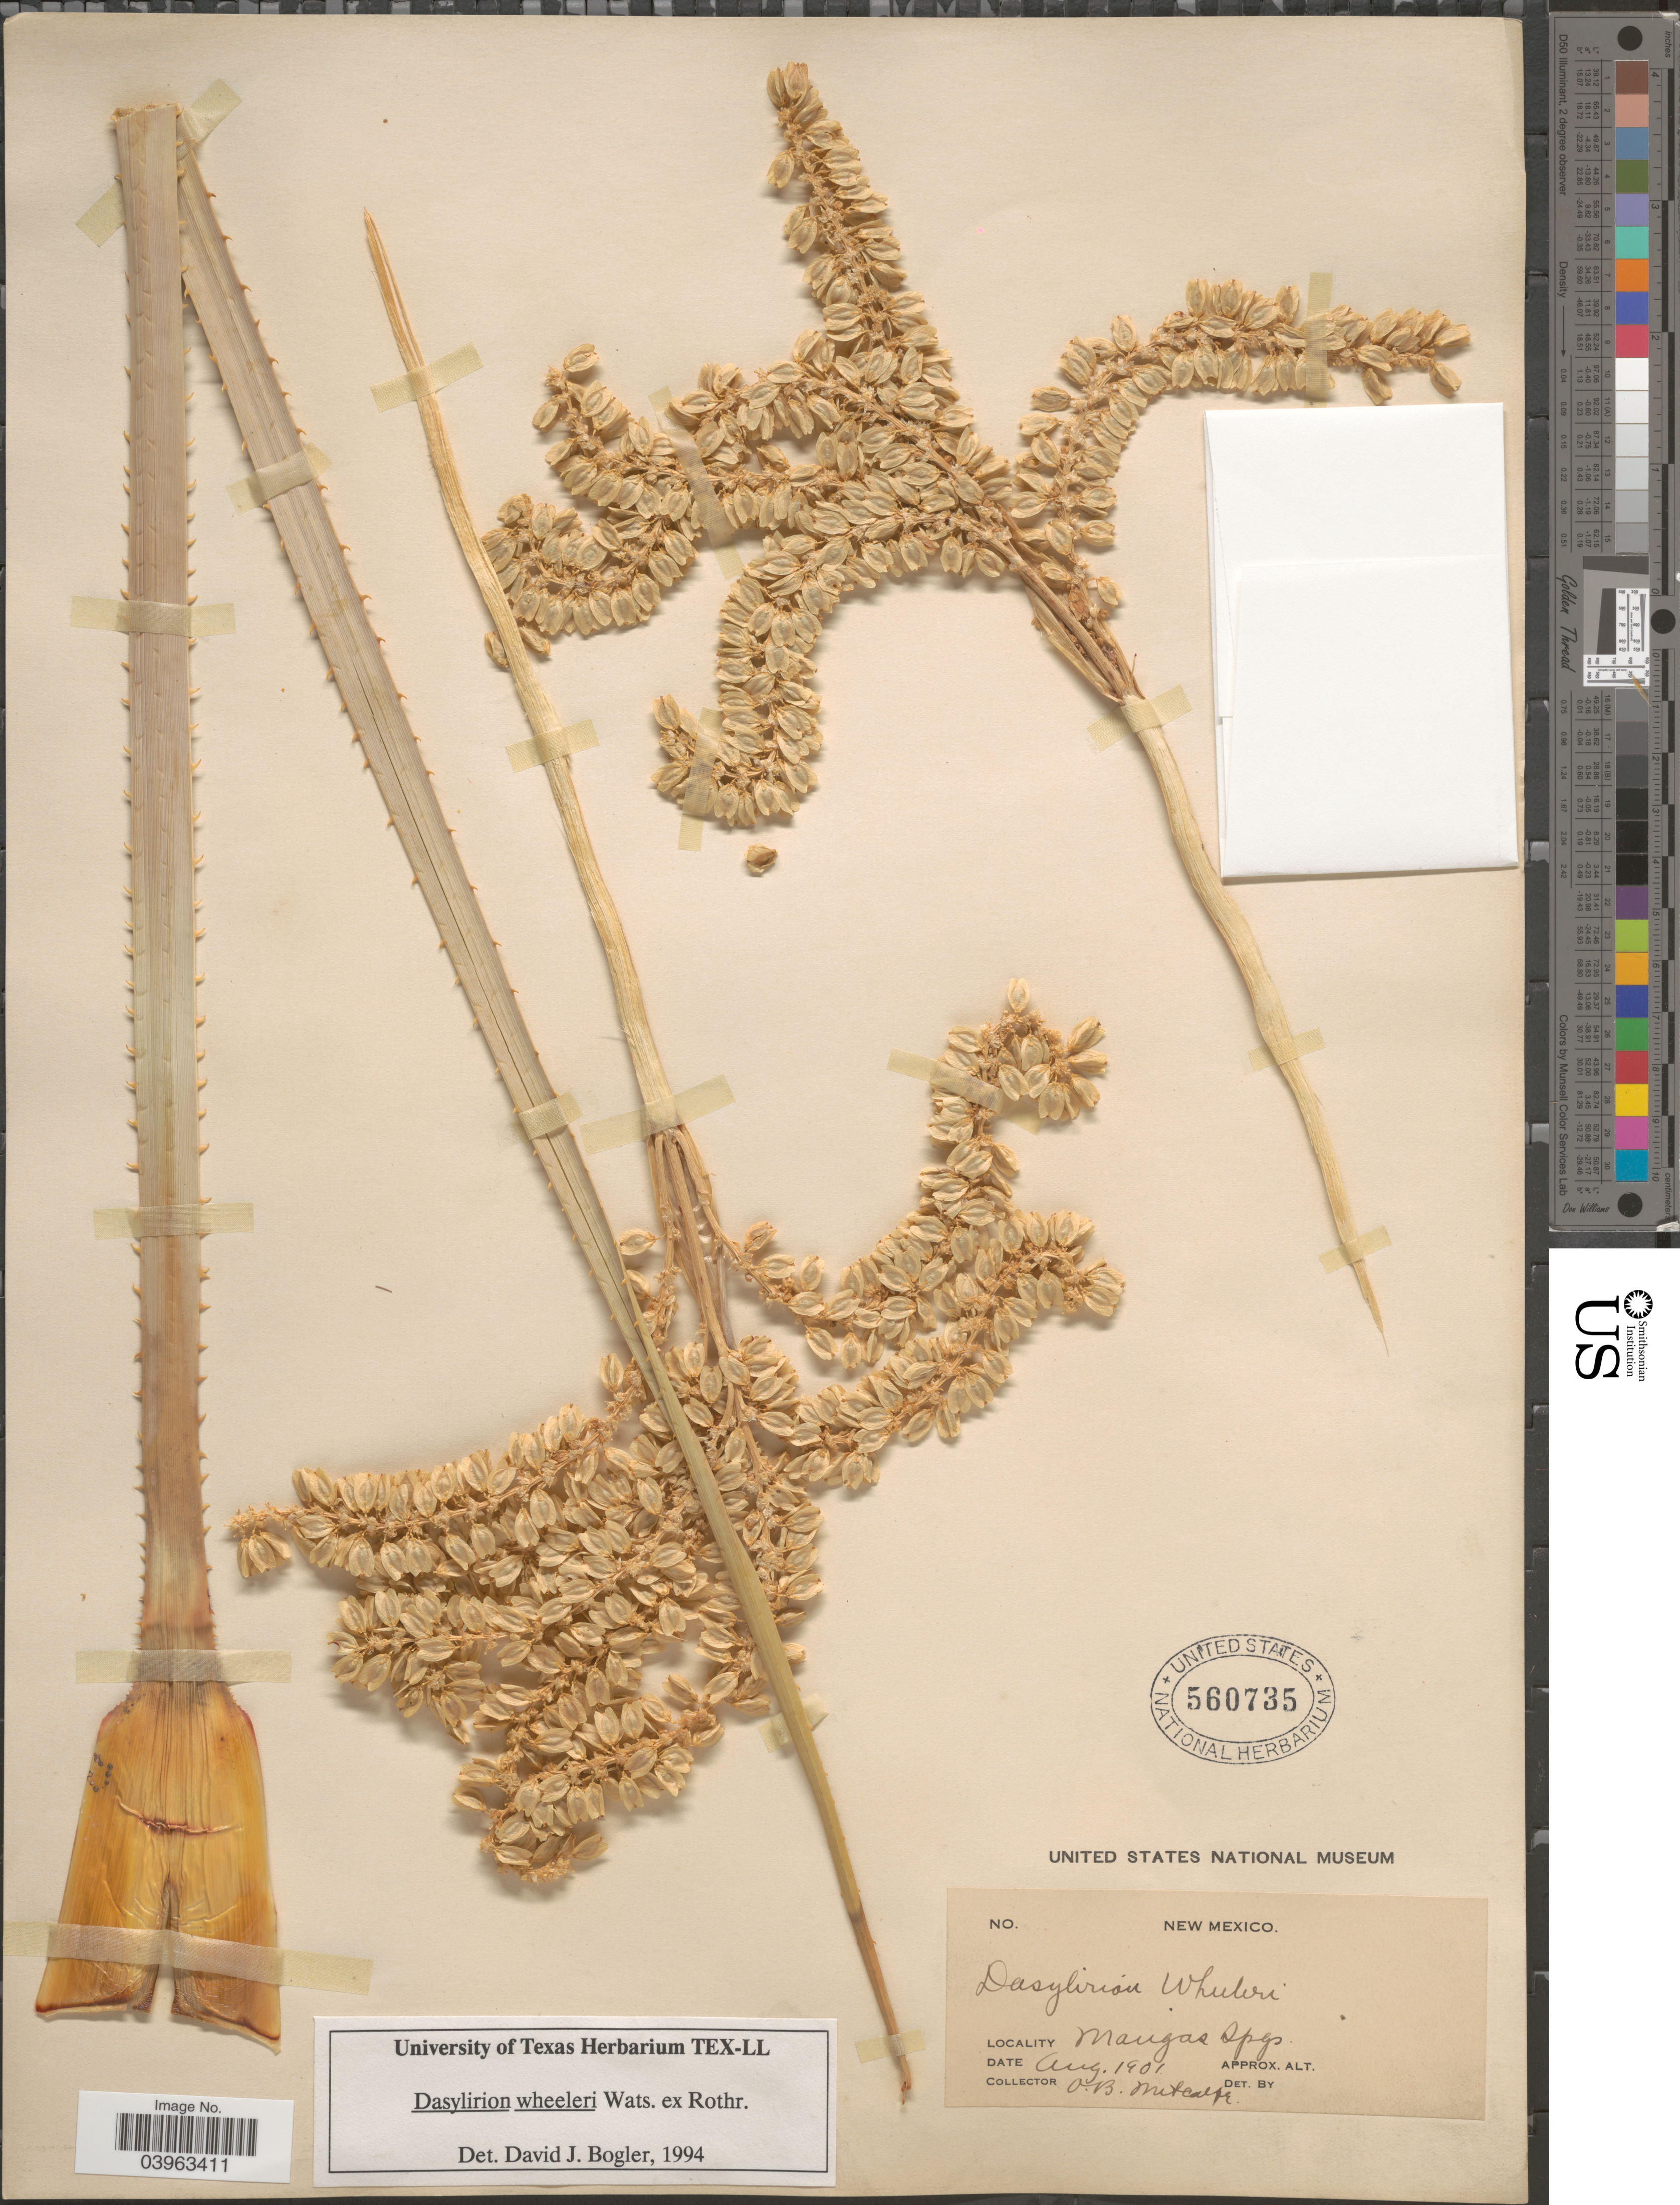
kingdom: Plantae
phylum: Tracheophyta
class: Liliopsida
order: Asparagales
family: Asparagaceae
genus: Dasylirion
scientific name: Dasylirion wheeleri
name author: S. Watson ex Rothr.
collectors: O. B. Metcalfe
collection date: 1901-08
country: United States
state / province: New Mexico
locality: Mangas Spgs.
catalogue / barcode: US 560735